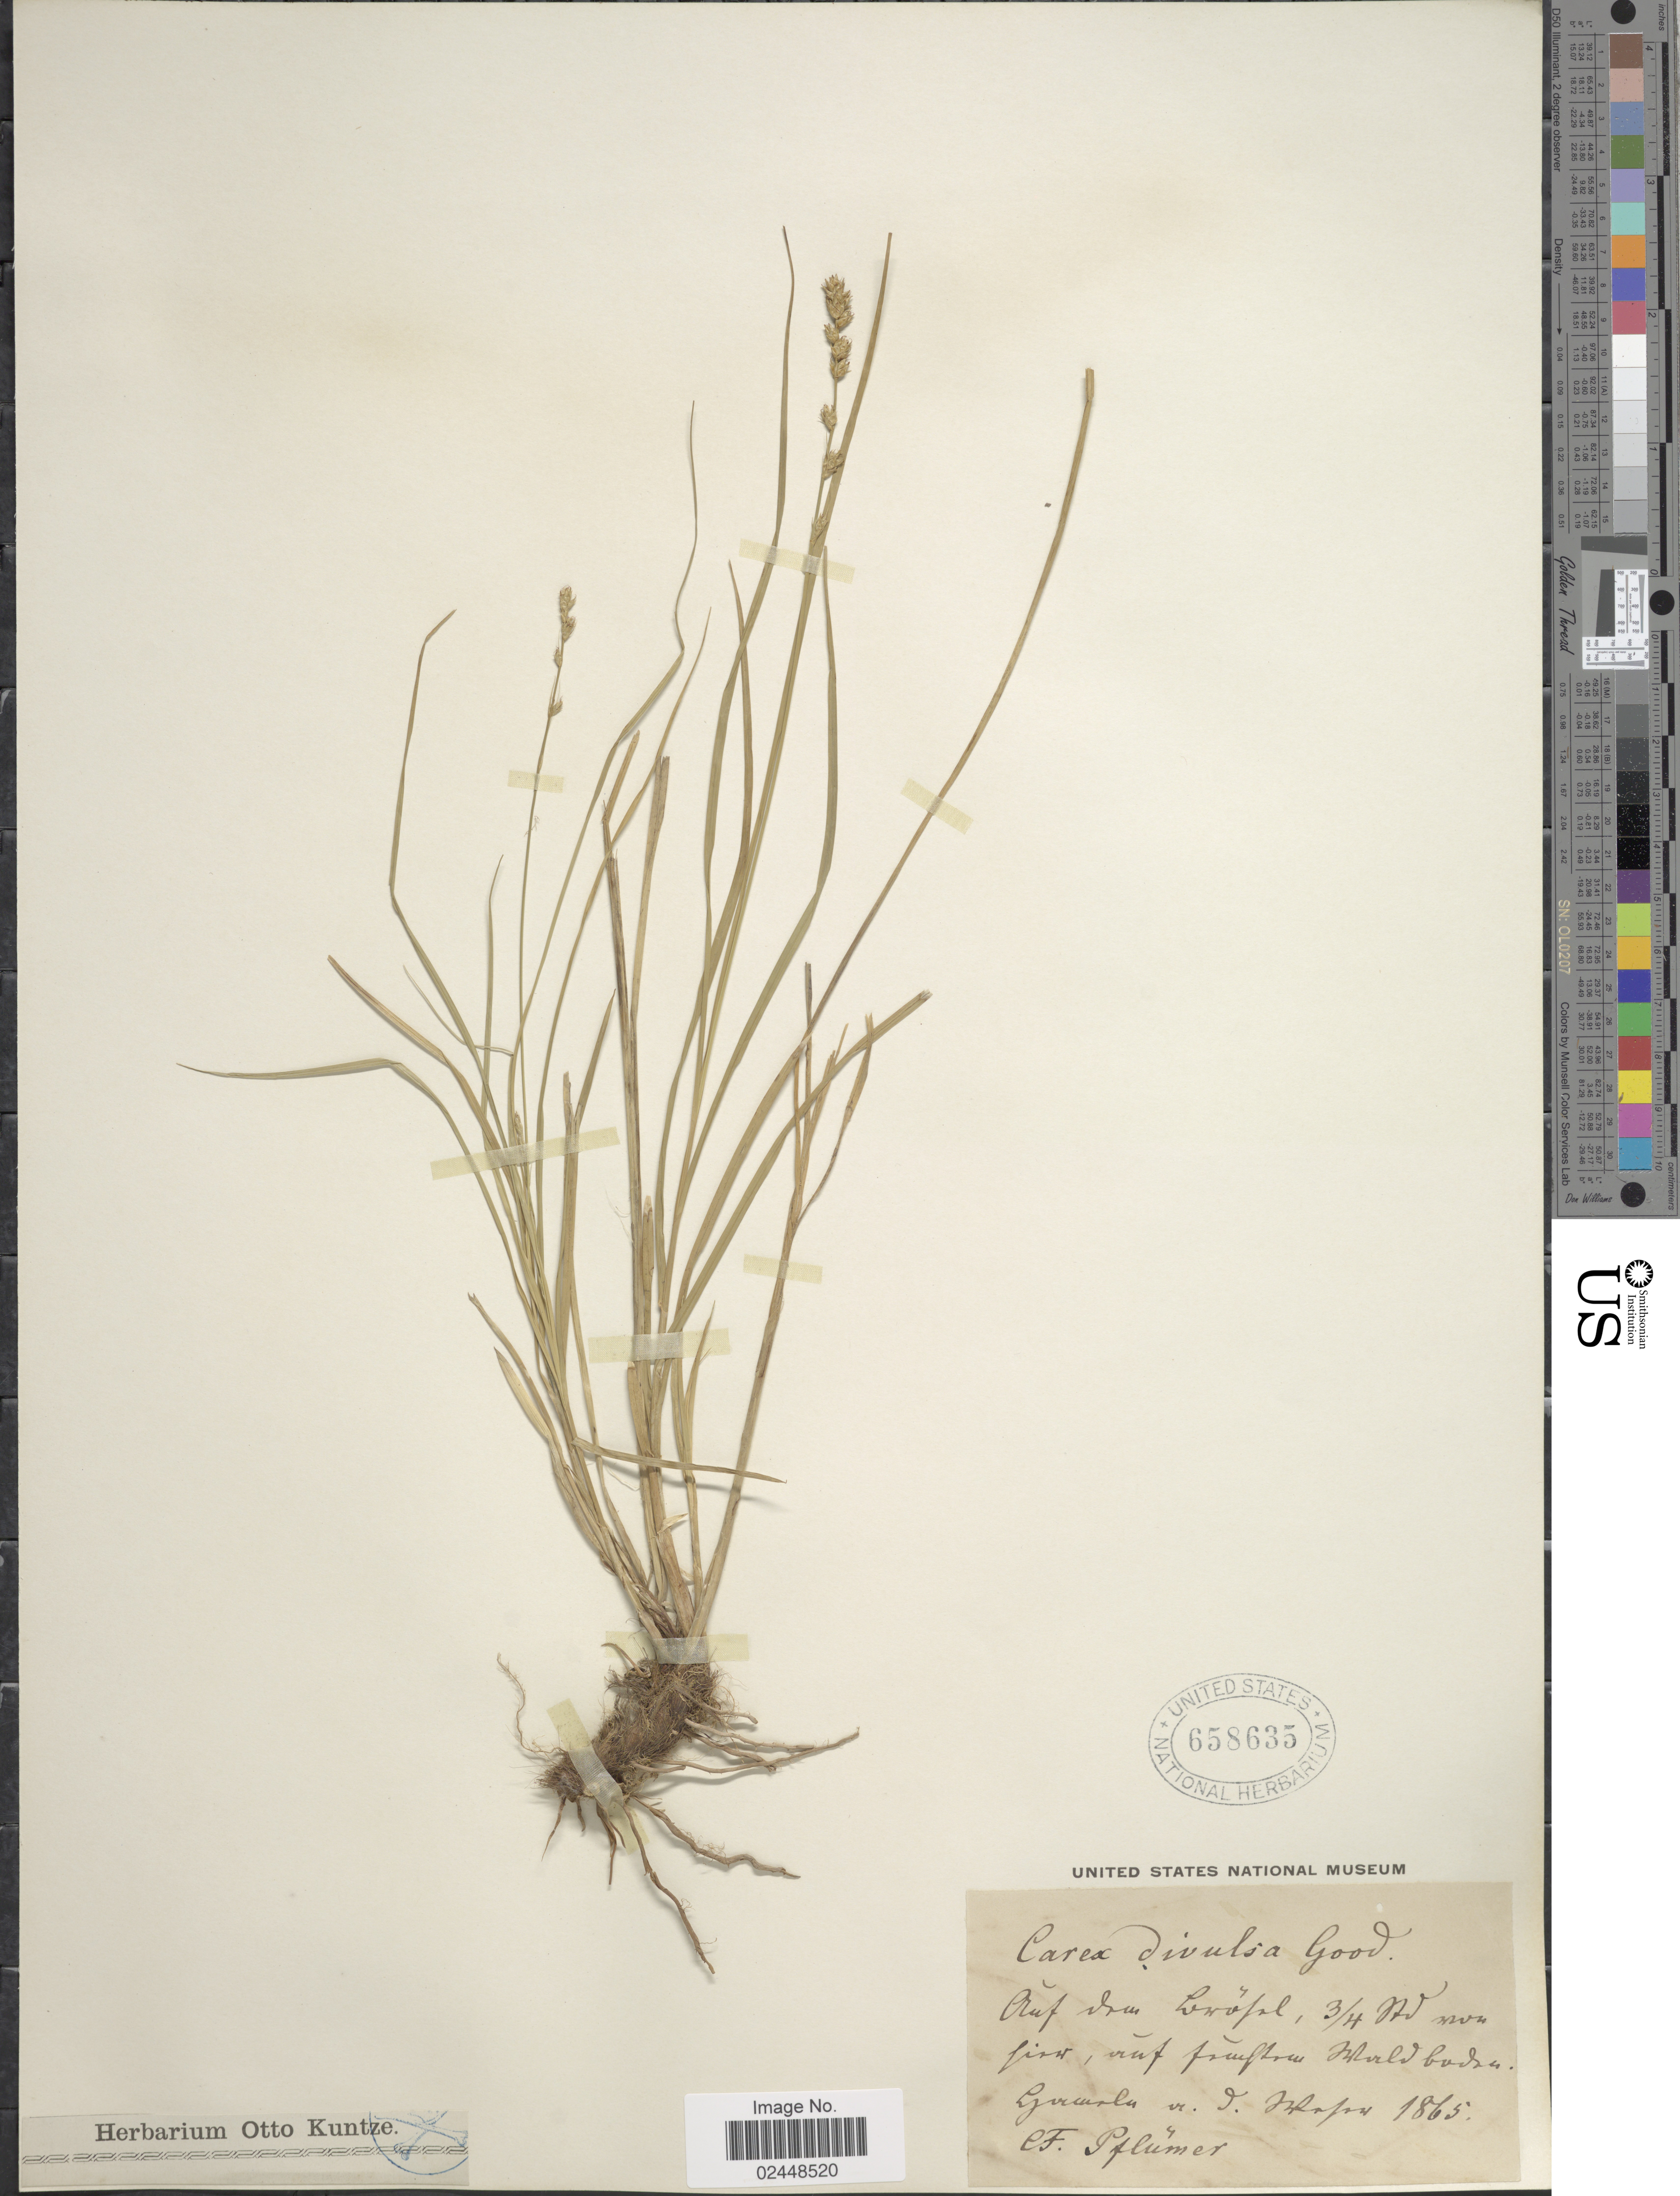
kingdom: Plantae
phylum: Tracheophyta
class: Liliopsida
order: Poales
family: Cyperaceae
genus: Carex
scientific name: Carex divulsa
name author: Stokes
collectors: C. Pflumer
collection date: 1865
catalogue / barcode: US 658635